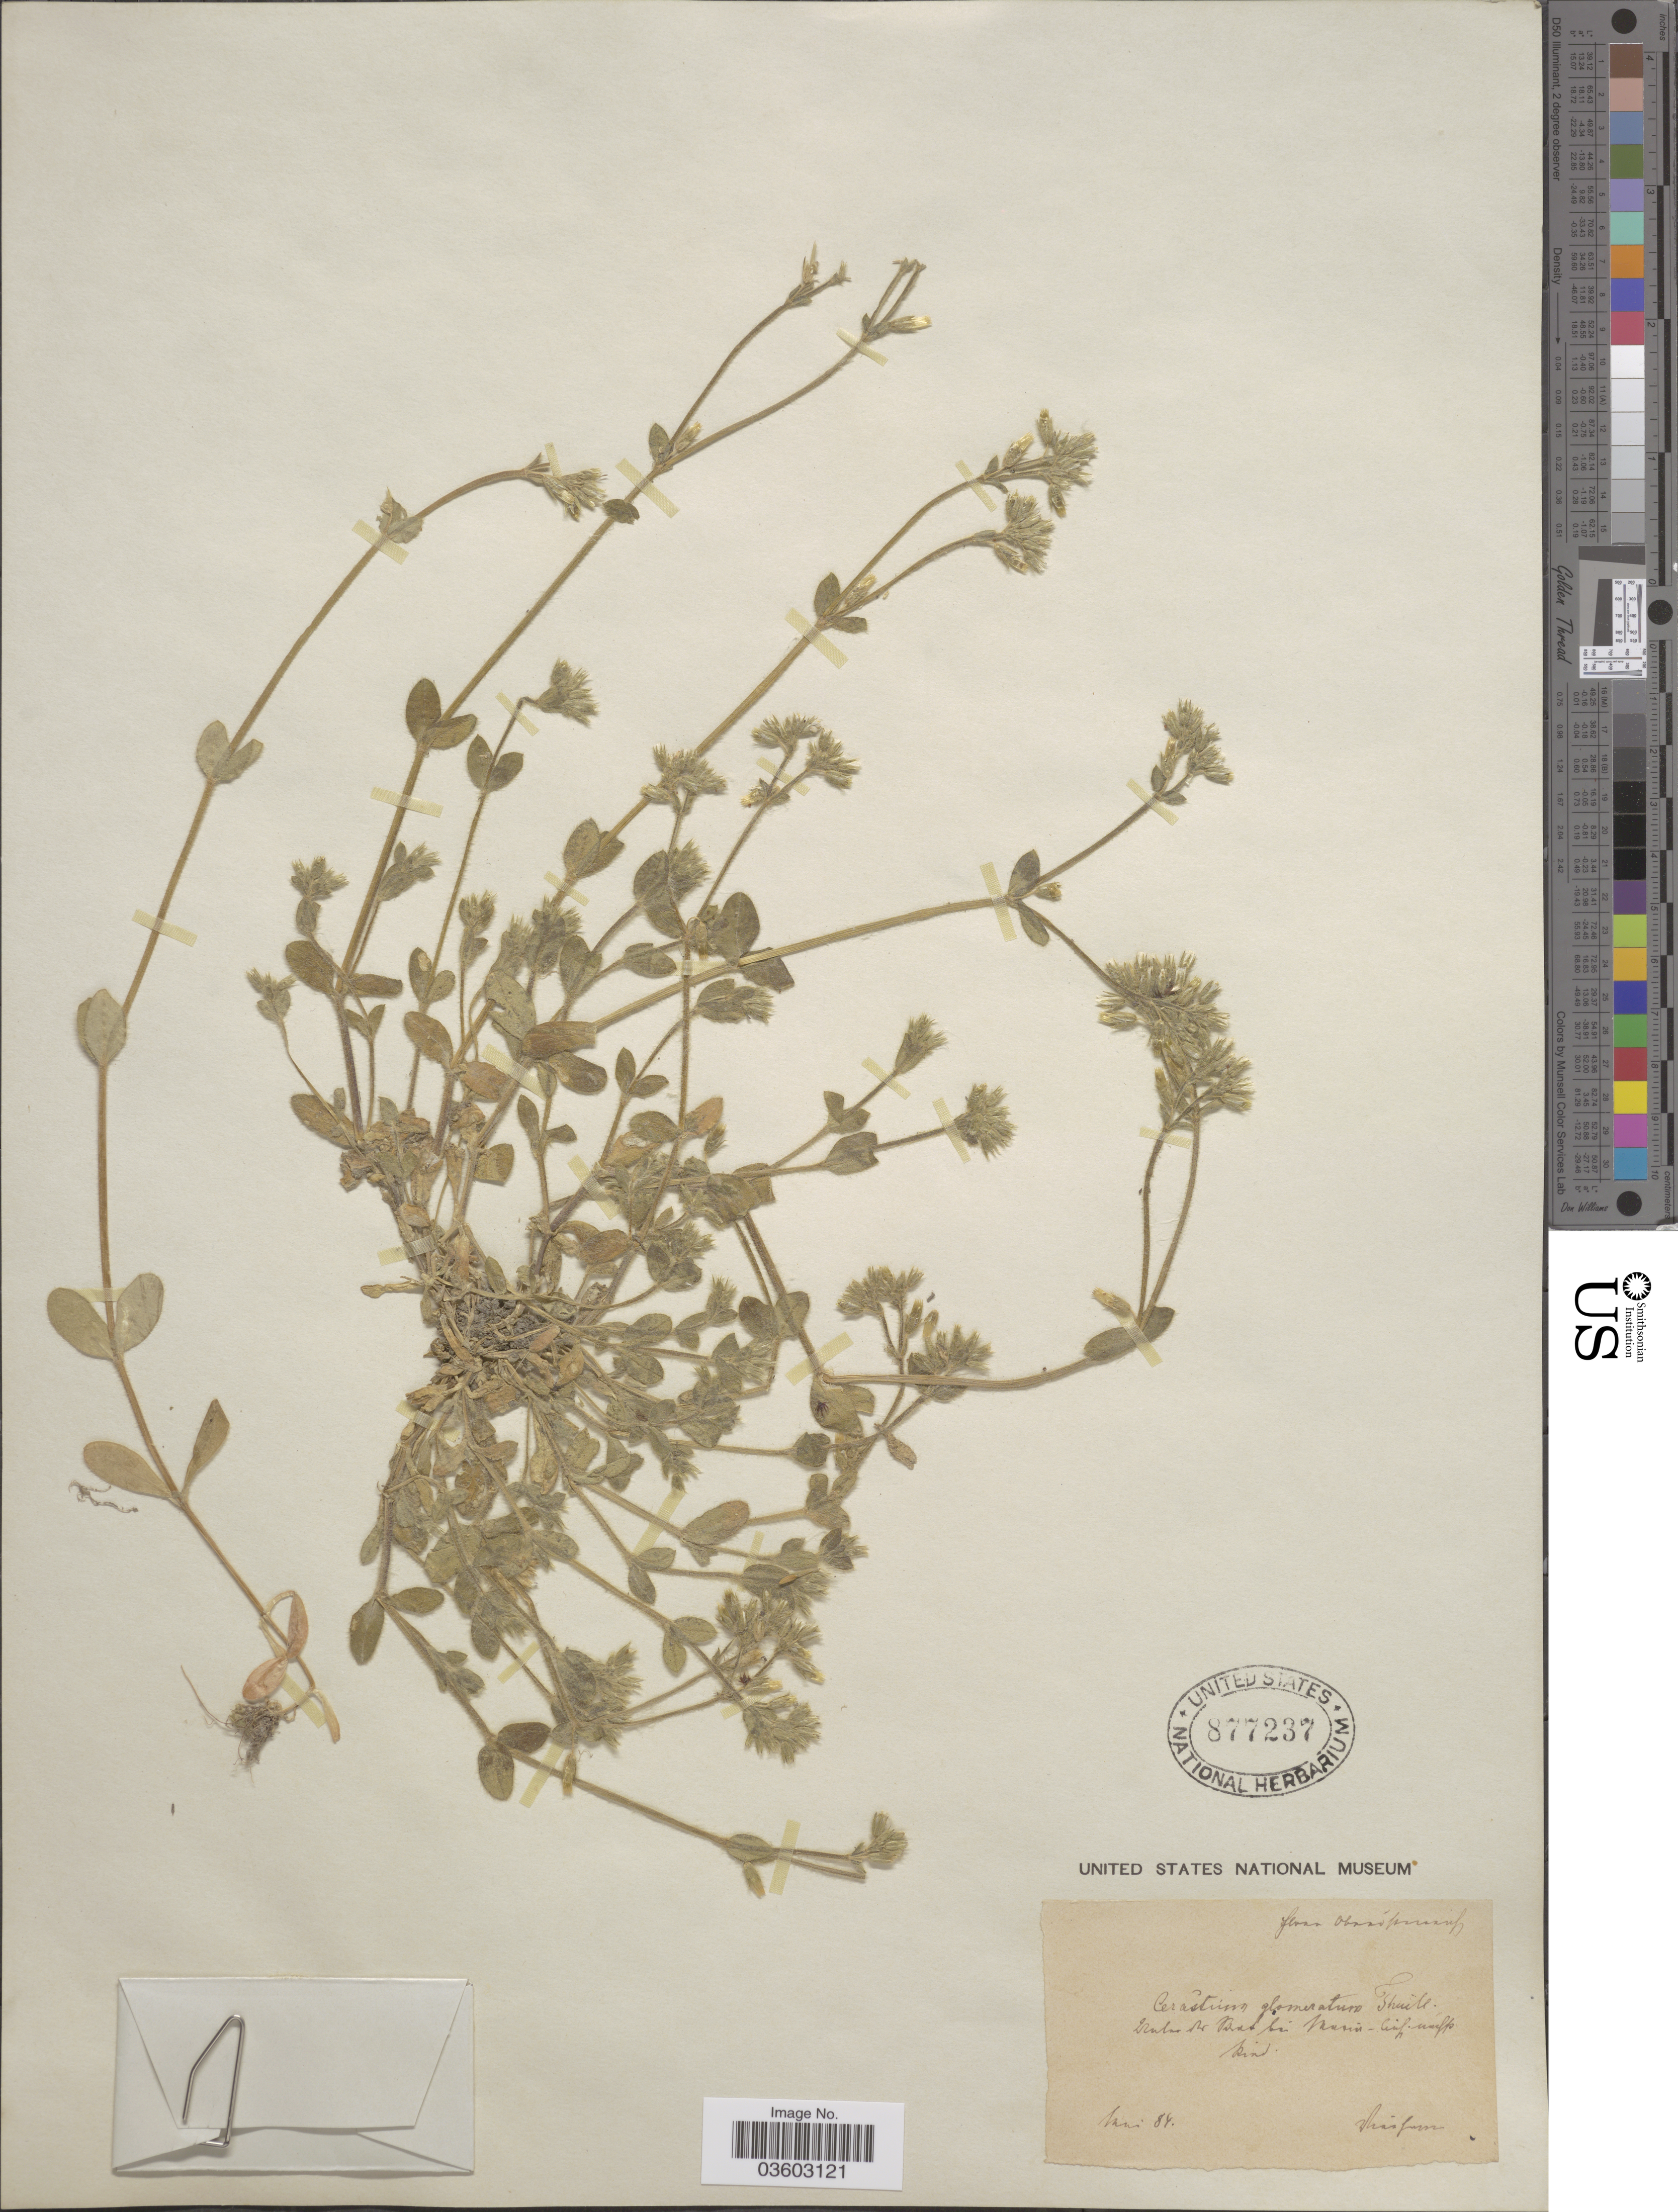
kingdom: Plantae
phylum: Tracheophyta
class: Magnoliopsida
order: Caryophyllales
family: Caryophyllaceae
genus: Cerastium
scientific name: Cerastium glomeratum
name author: Thuill.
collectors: F. Vierhapper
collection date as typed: Transcribed d/m/y: /5/84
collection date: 1884-05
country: Austria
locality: Flora Oberösterreich. Unter der Saat bei Maria-Aich nächst Ried.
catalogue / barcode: US 877237